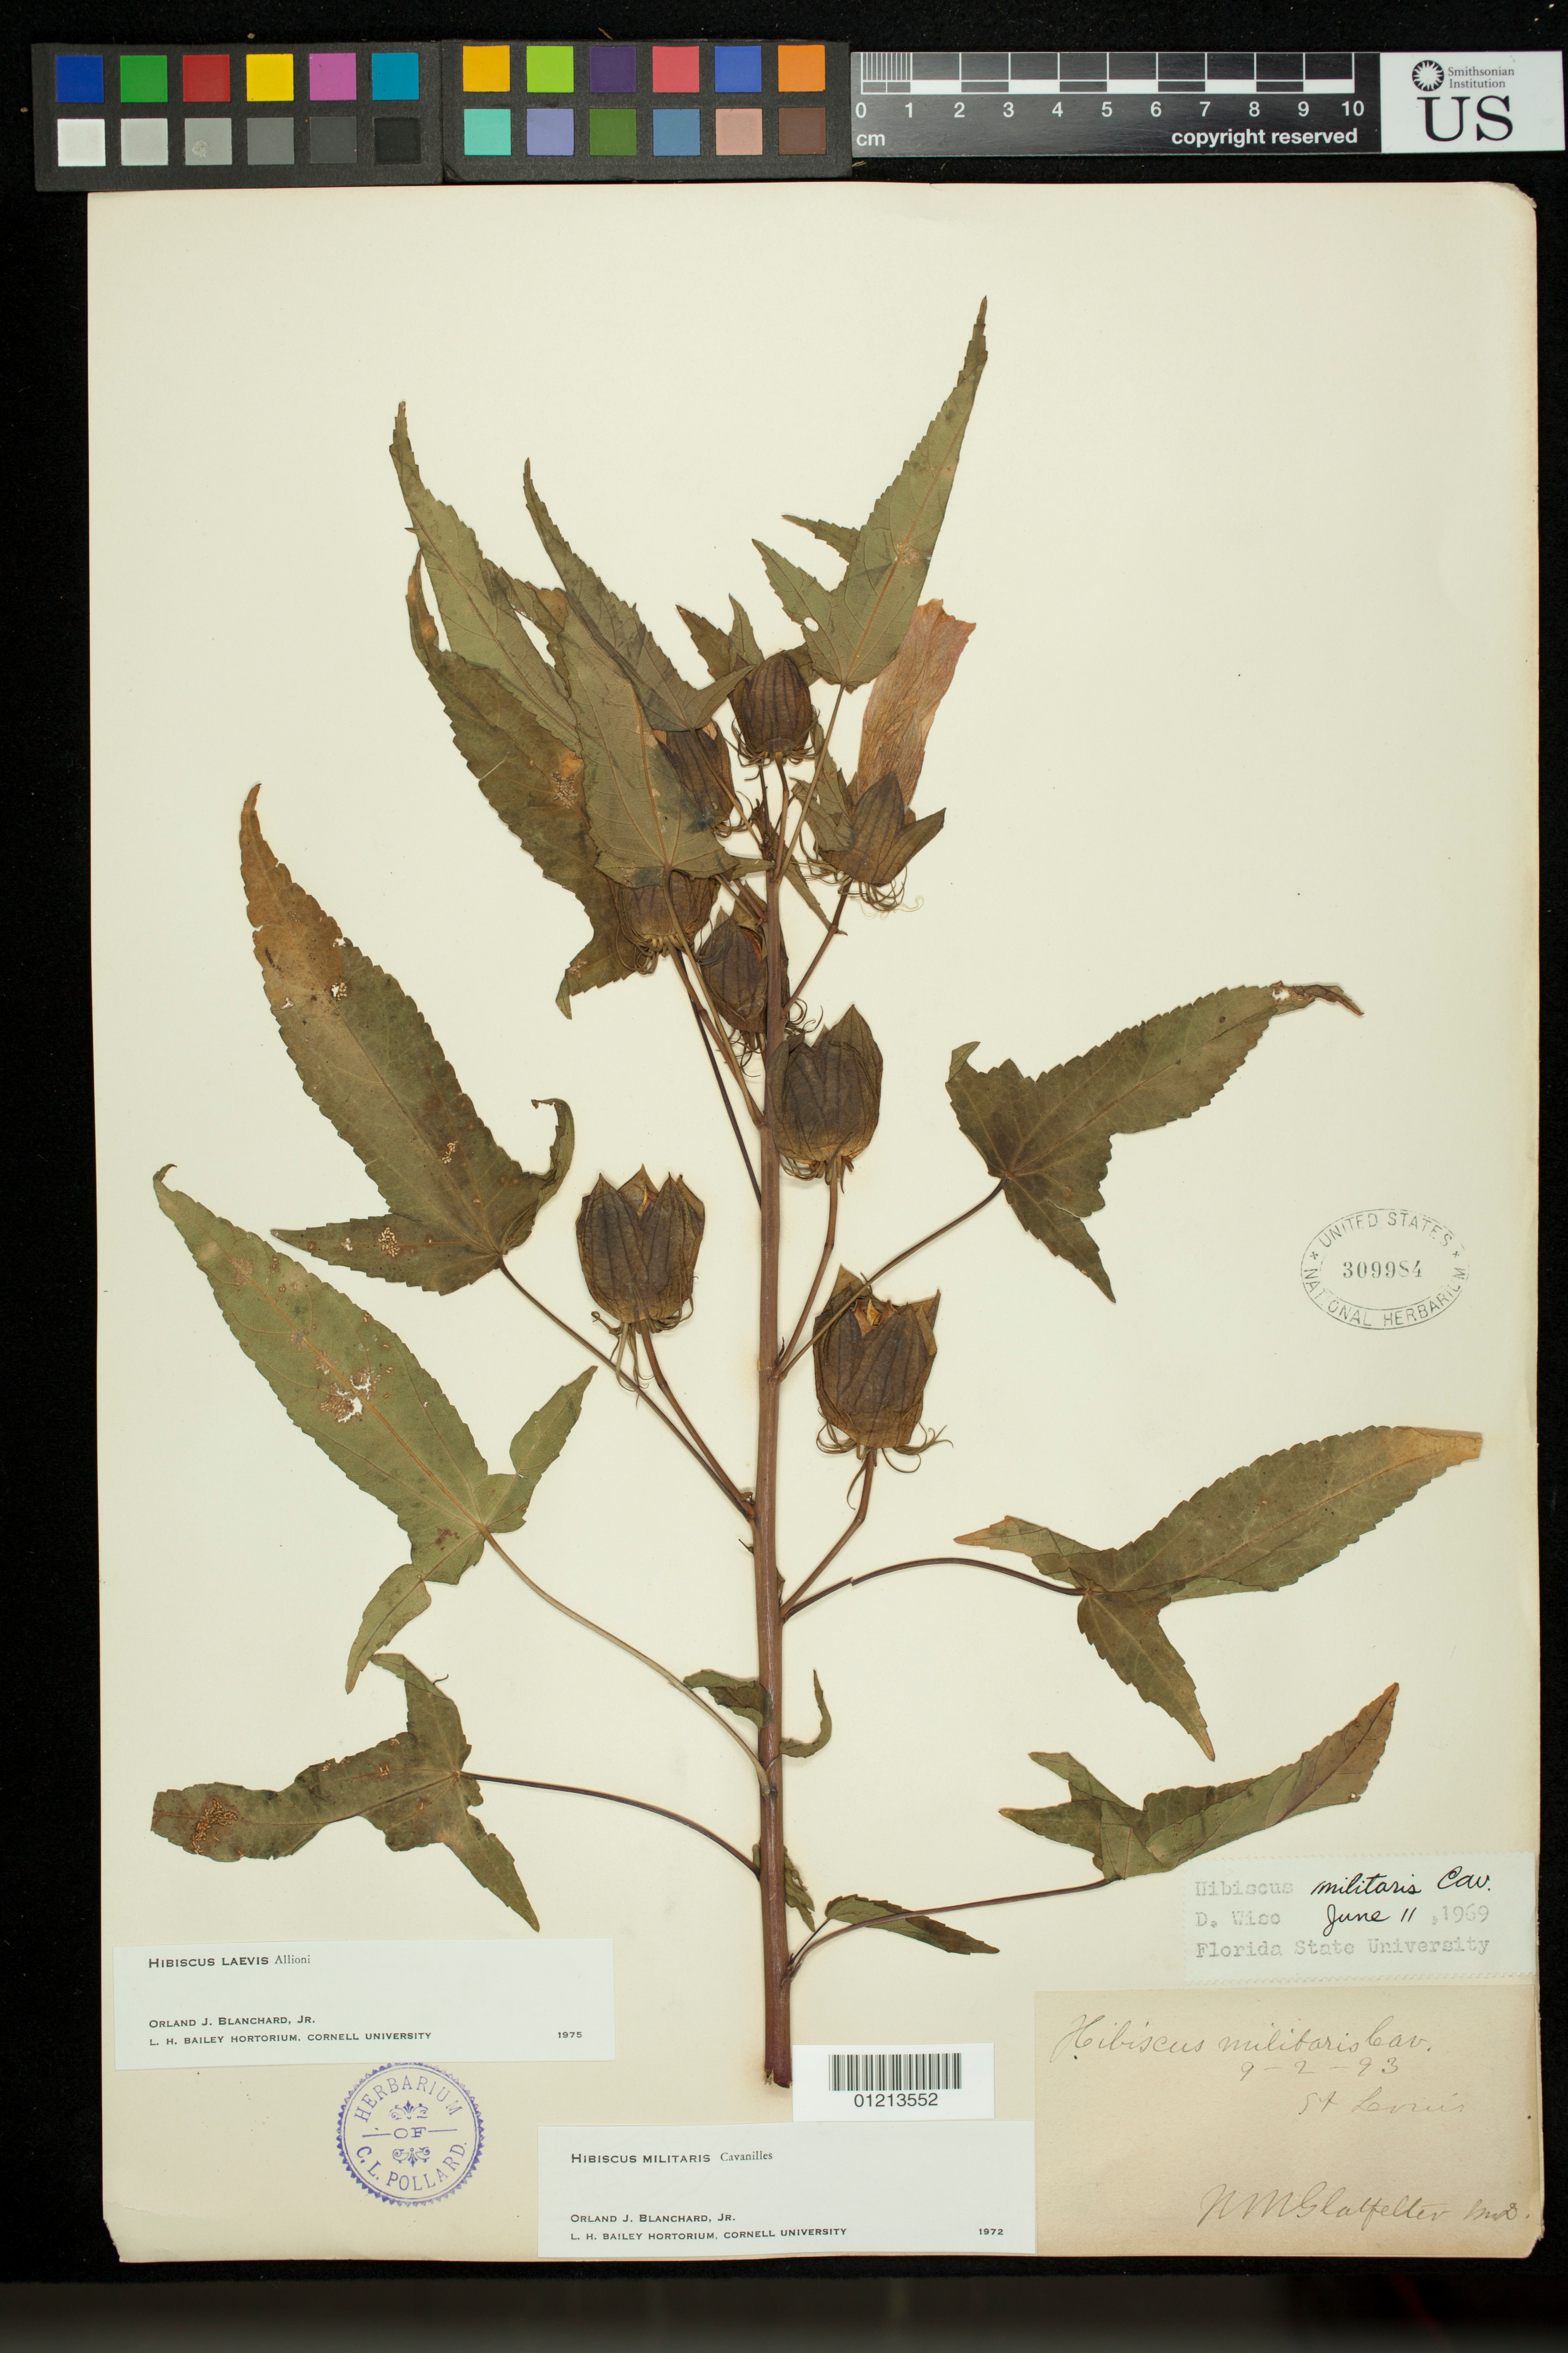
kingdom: Plantae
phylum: Tracheophyta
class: Magnoliopsida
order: Malvales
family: Malvaceae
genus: Hibiscus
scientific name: Hibiscus laevis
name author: All.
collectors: N. M. Glatfelter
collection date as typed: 02 Sep 1893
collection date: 1893-09-02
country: United States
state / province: Missouri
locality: St. Louis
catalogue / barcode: US 309984